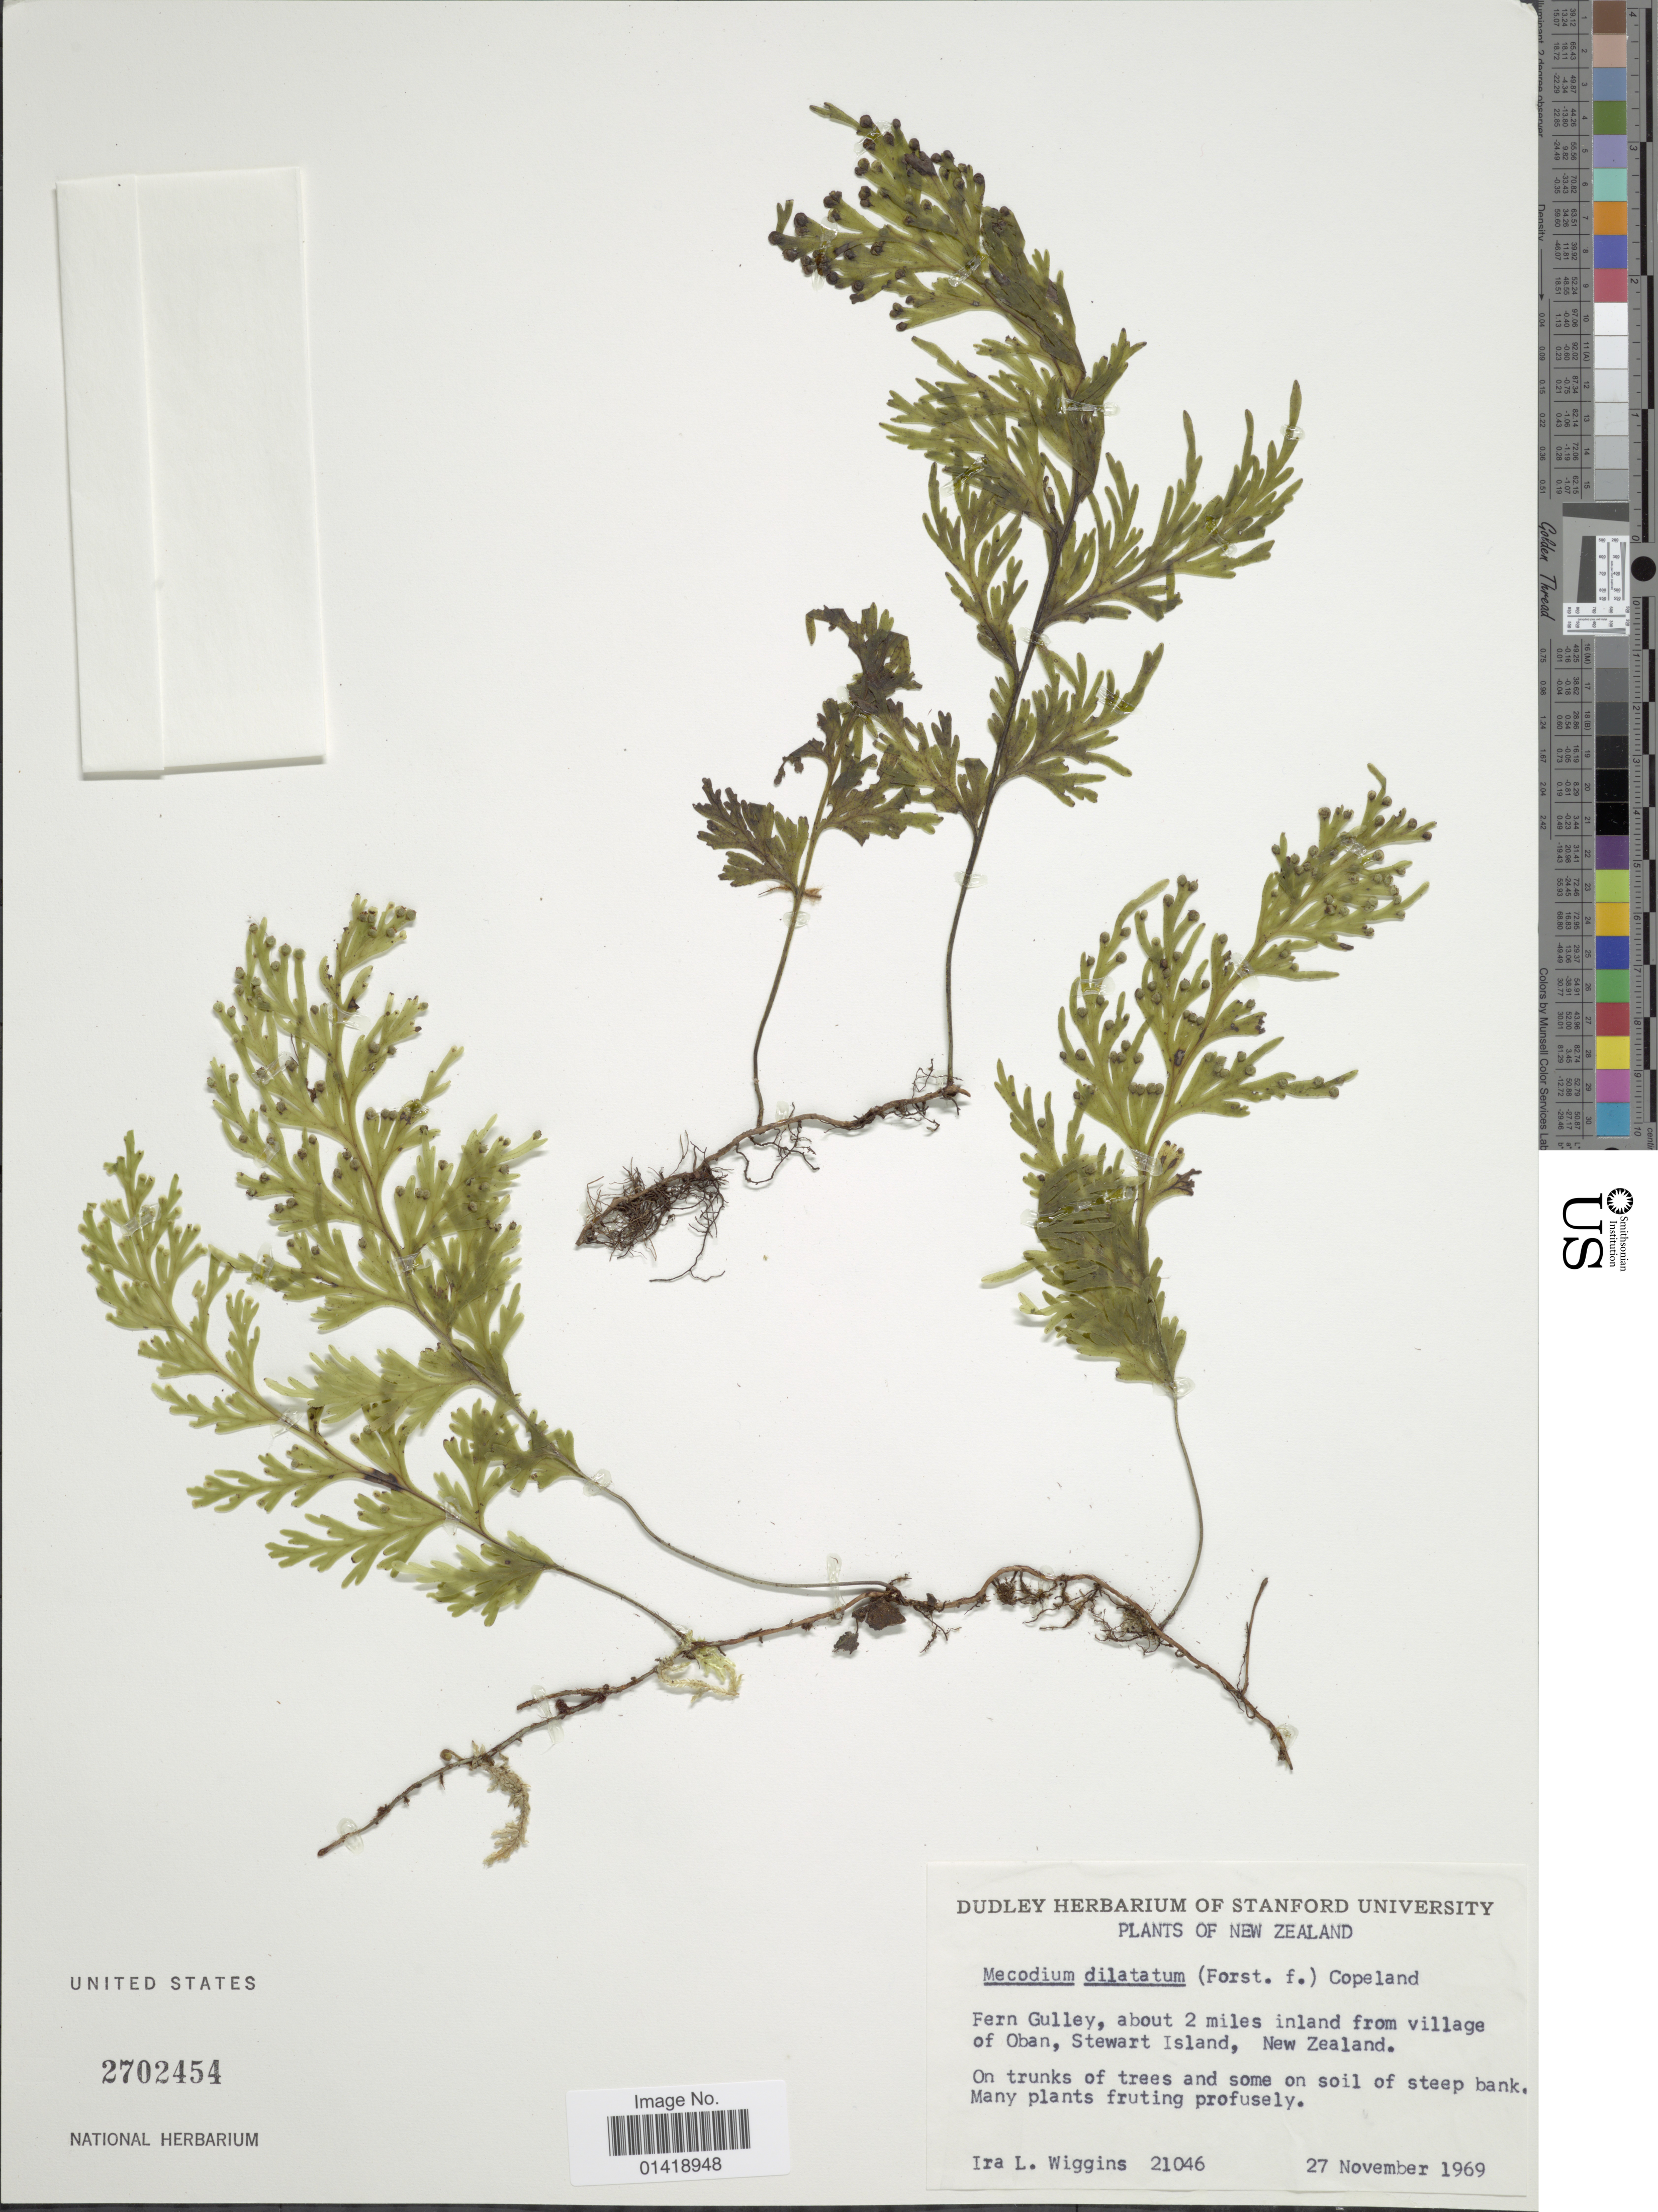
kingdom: Plantae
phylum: Tracheophyta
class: Polypodiopsida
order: Hymenophyllales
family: Hymenophyllaceae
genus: Hymenophyllum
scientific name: Hymenophyllum dilatatum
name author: Sw.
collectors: I. L. Wiggins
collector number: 21046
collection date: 1969-11-27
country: New Zealand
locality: Fern Gulley, about 2 miles inland from village of Oban Stewart New Zealand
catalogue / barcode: US 2702454